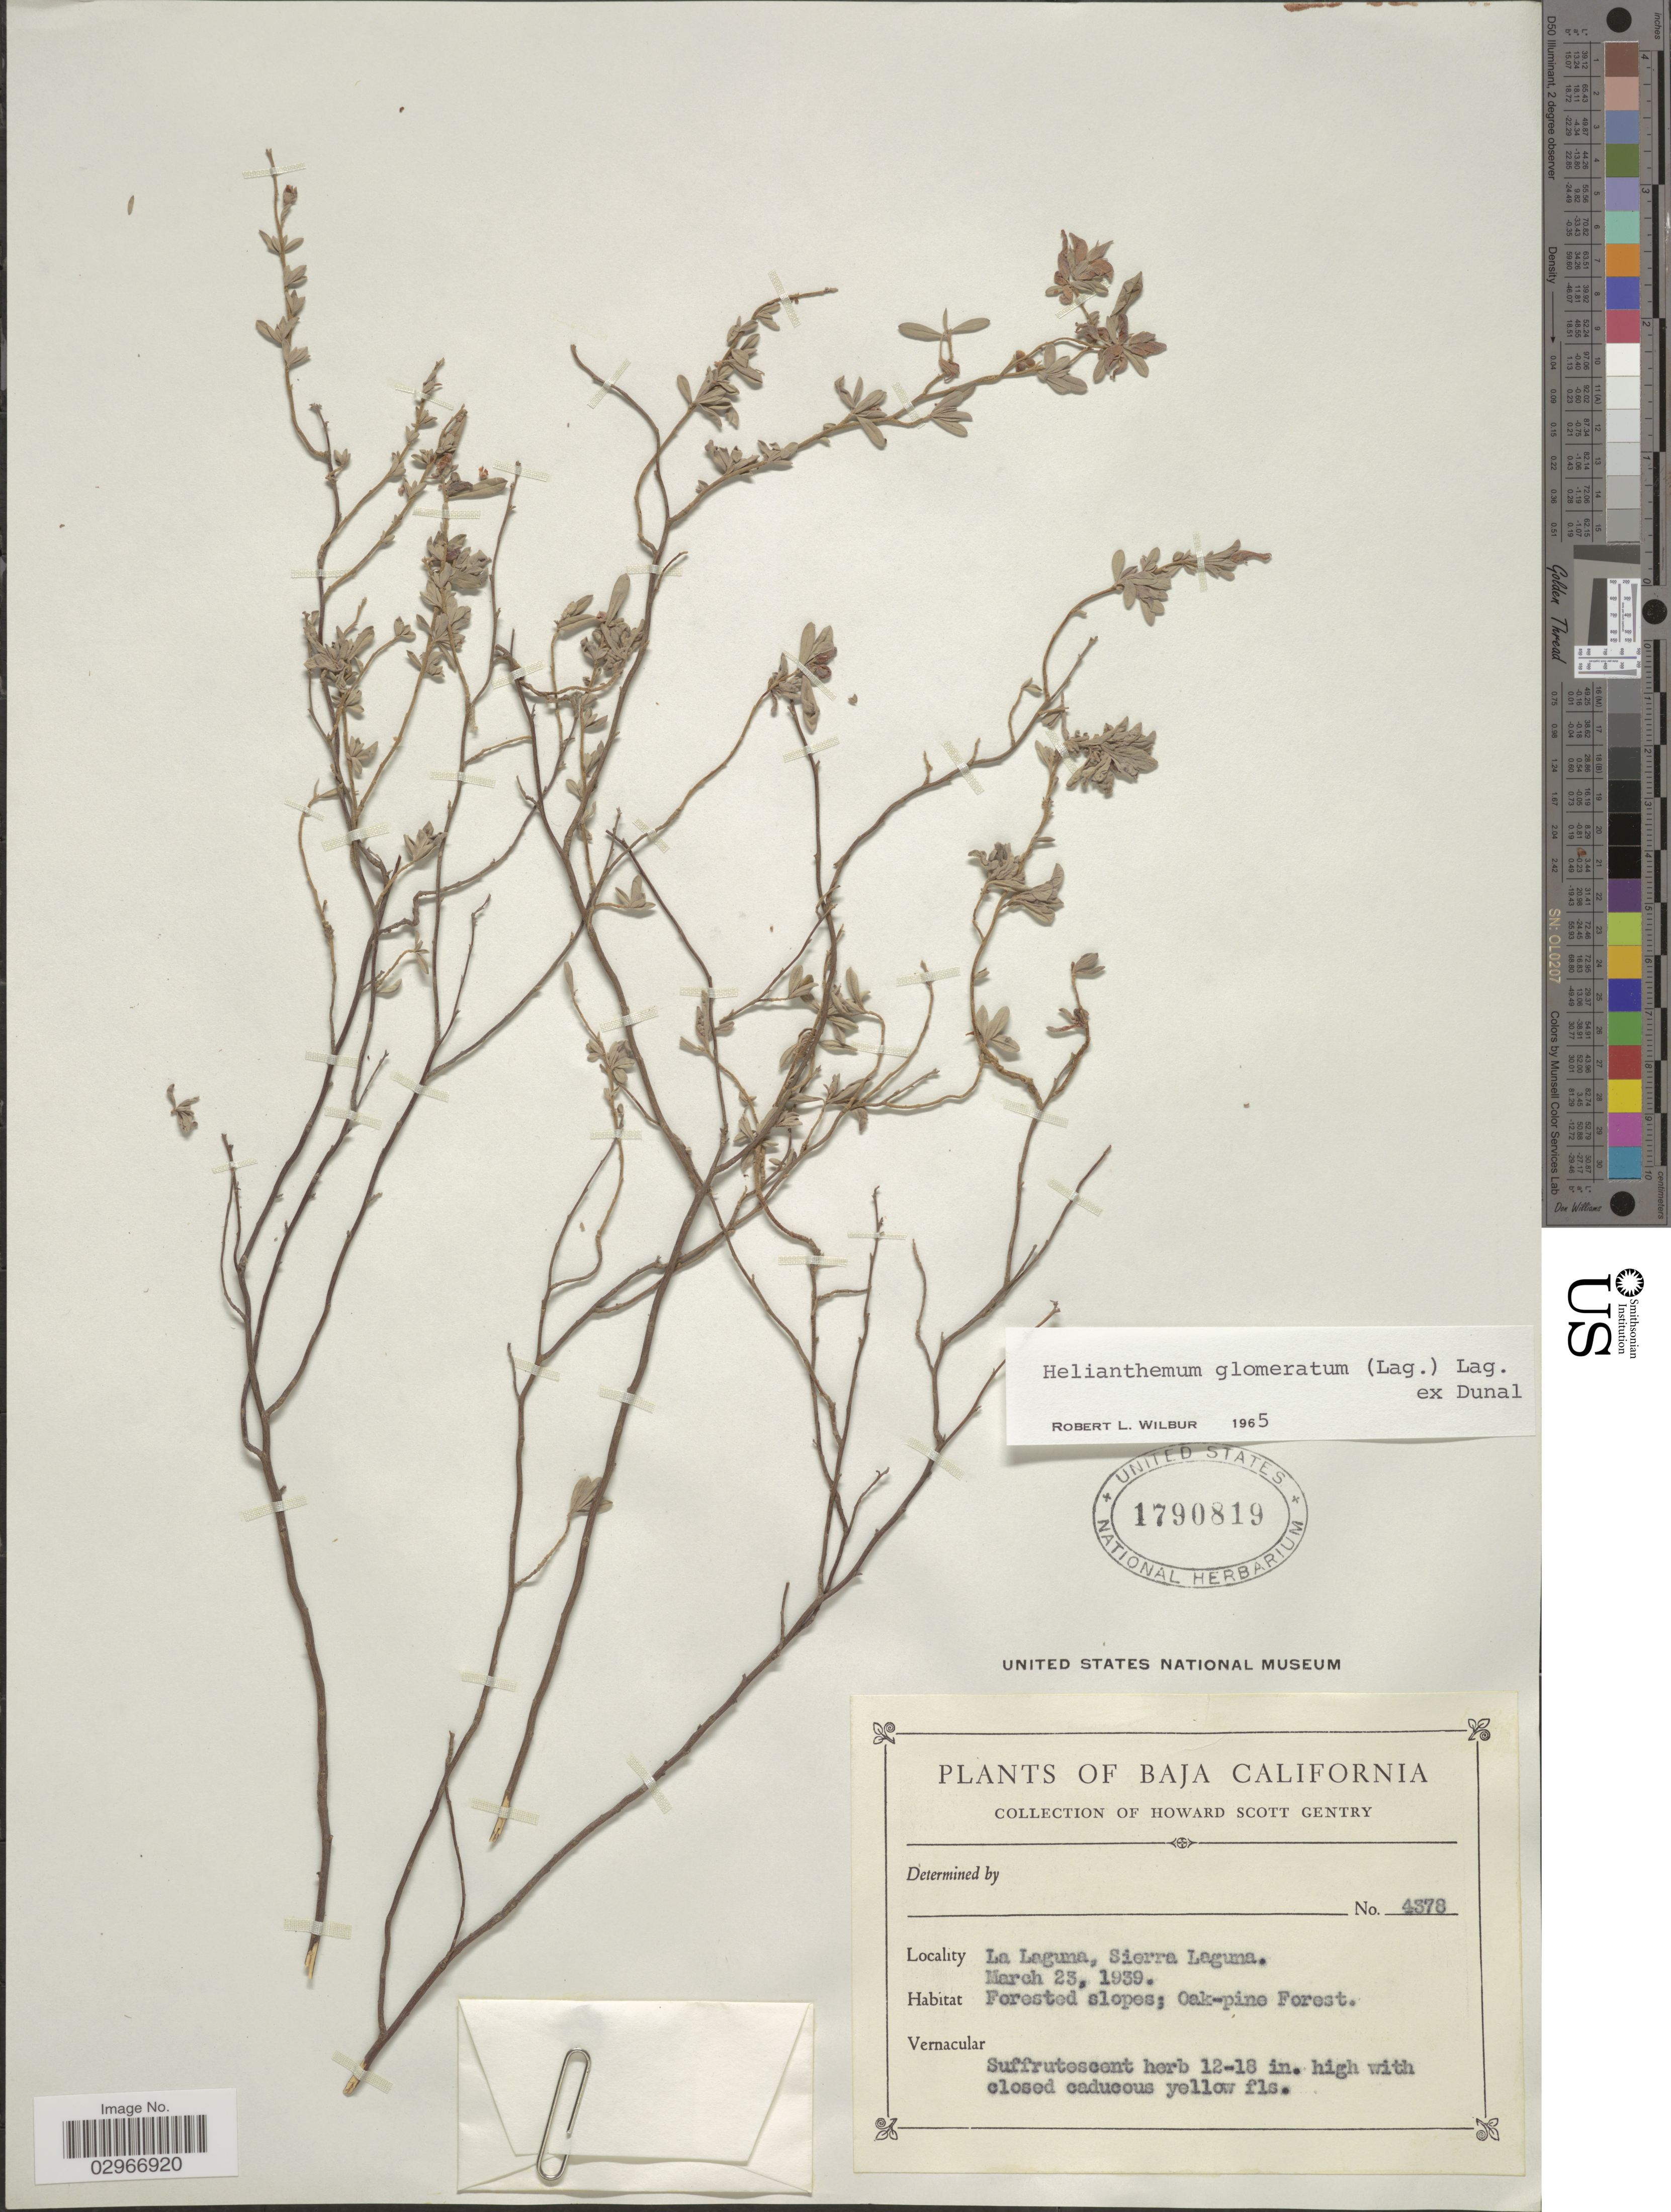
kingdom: Plantae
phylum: Tracheophyta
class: Magnoliopsida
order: Malvales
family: Cistaceae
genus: Helianthemum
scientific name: Helianthemum glomeratum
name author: (Lag.) Lag. ex Dunal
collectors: H. S. Gentry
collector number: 4378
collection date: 1939-03-23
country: Mexico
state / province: Baja California Sur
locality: La Laguna, Sierra Laguna.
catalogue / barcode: US 1790819